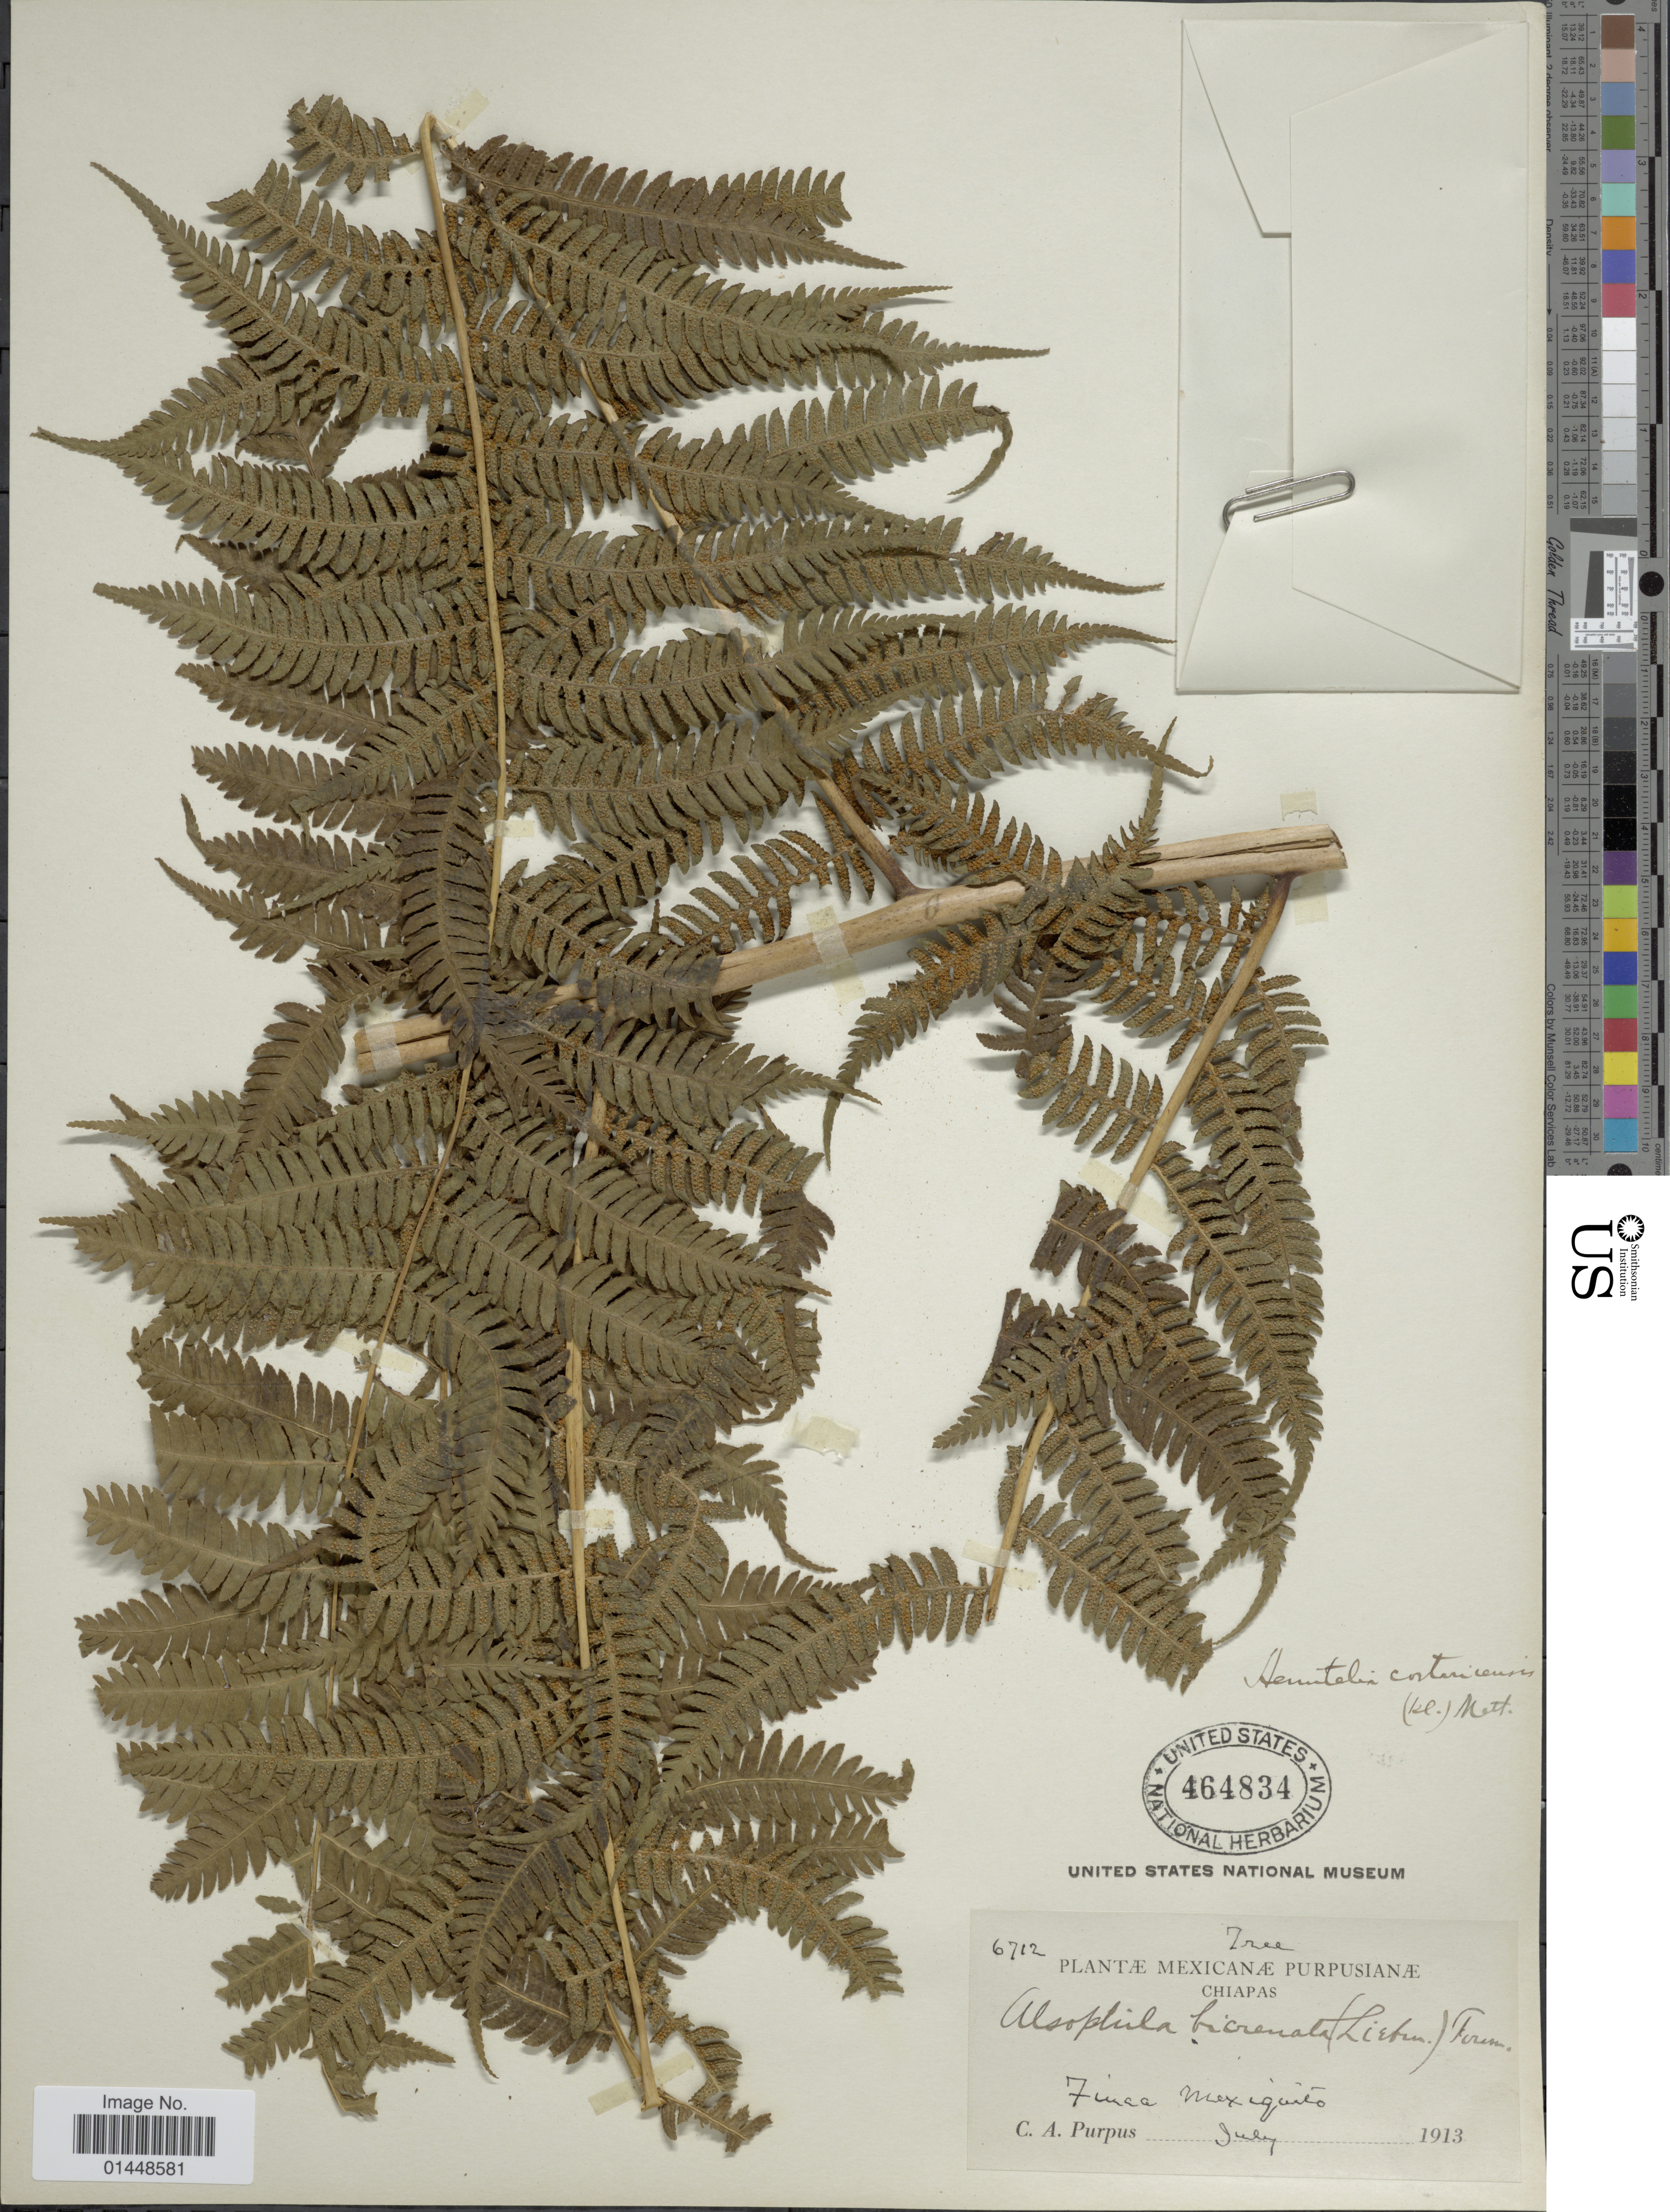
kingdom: Plantae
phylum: Tracheophyta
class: Polypodiopsida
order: Cyatheales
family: Cyatheaceae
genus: Cyathea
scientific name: Cyathea costaricensis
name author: (Kuhn) Domin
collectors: C. A. Purpus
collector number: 6712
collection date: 1913-07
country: Mexico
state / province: Chiapas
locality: Finca Mexiquito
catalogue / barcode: US 464834